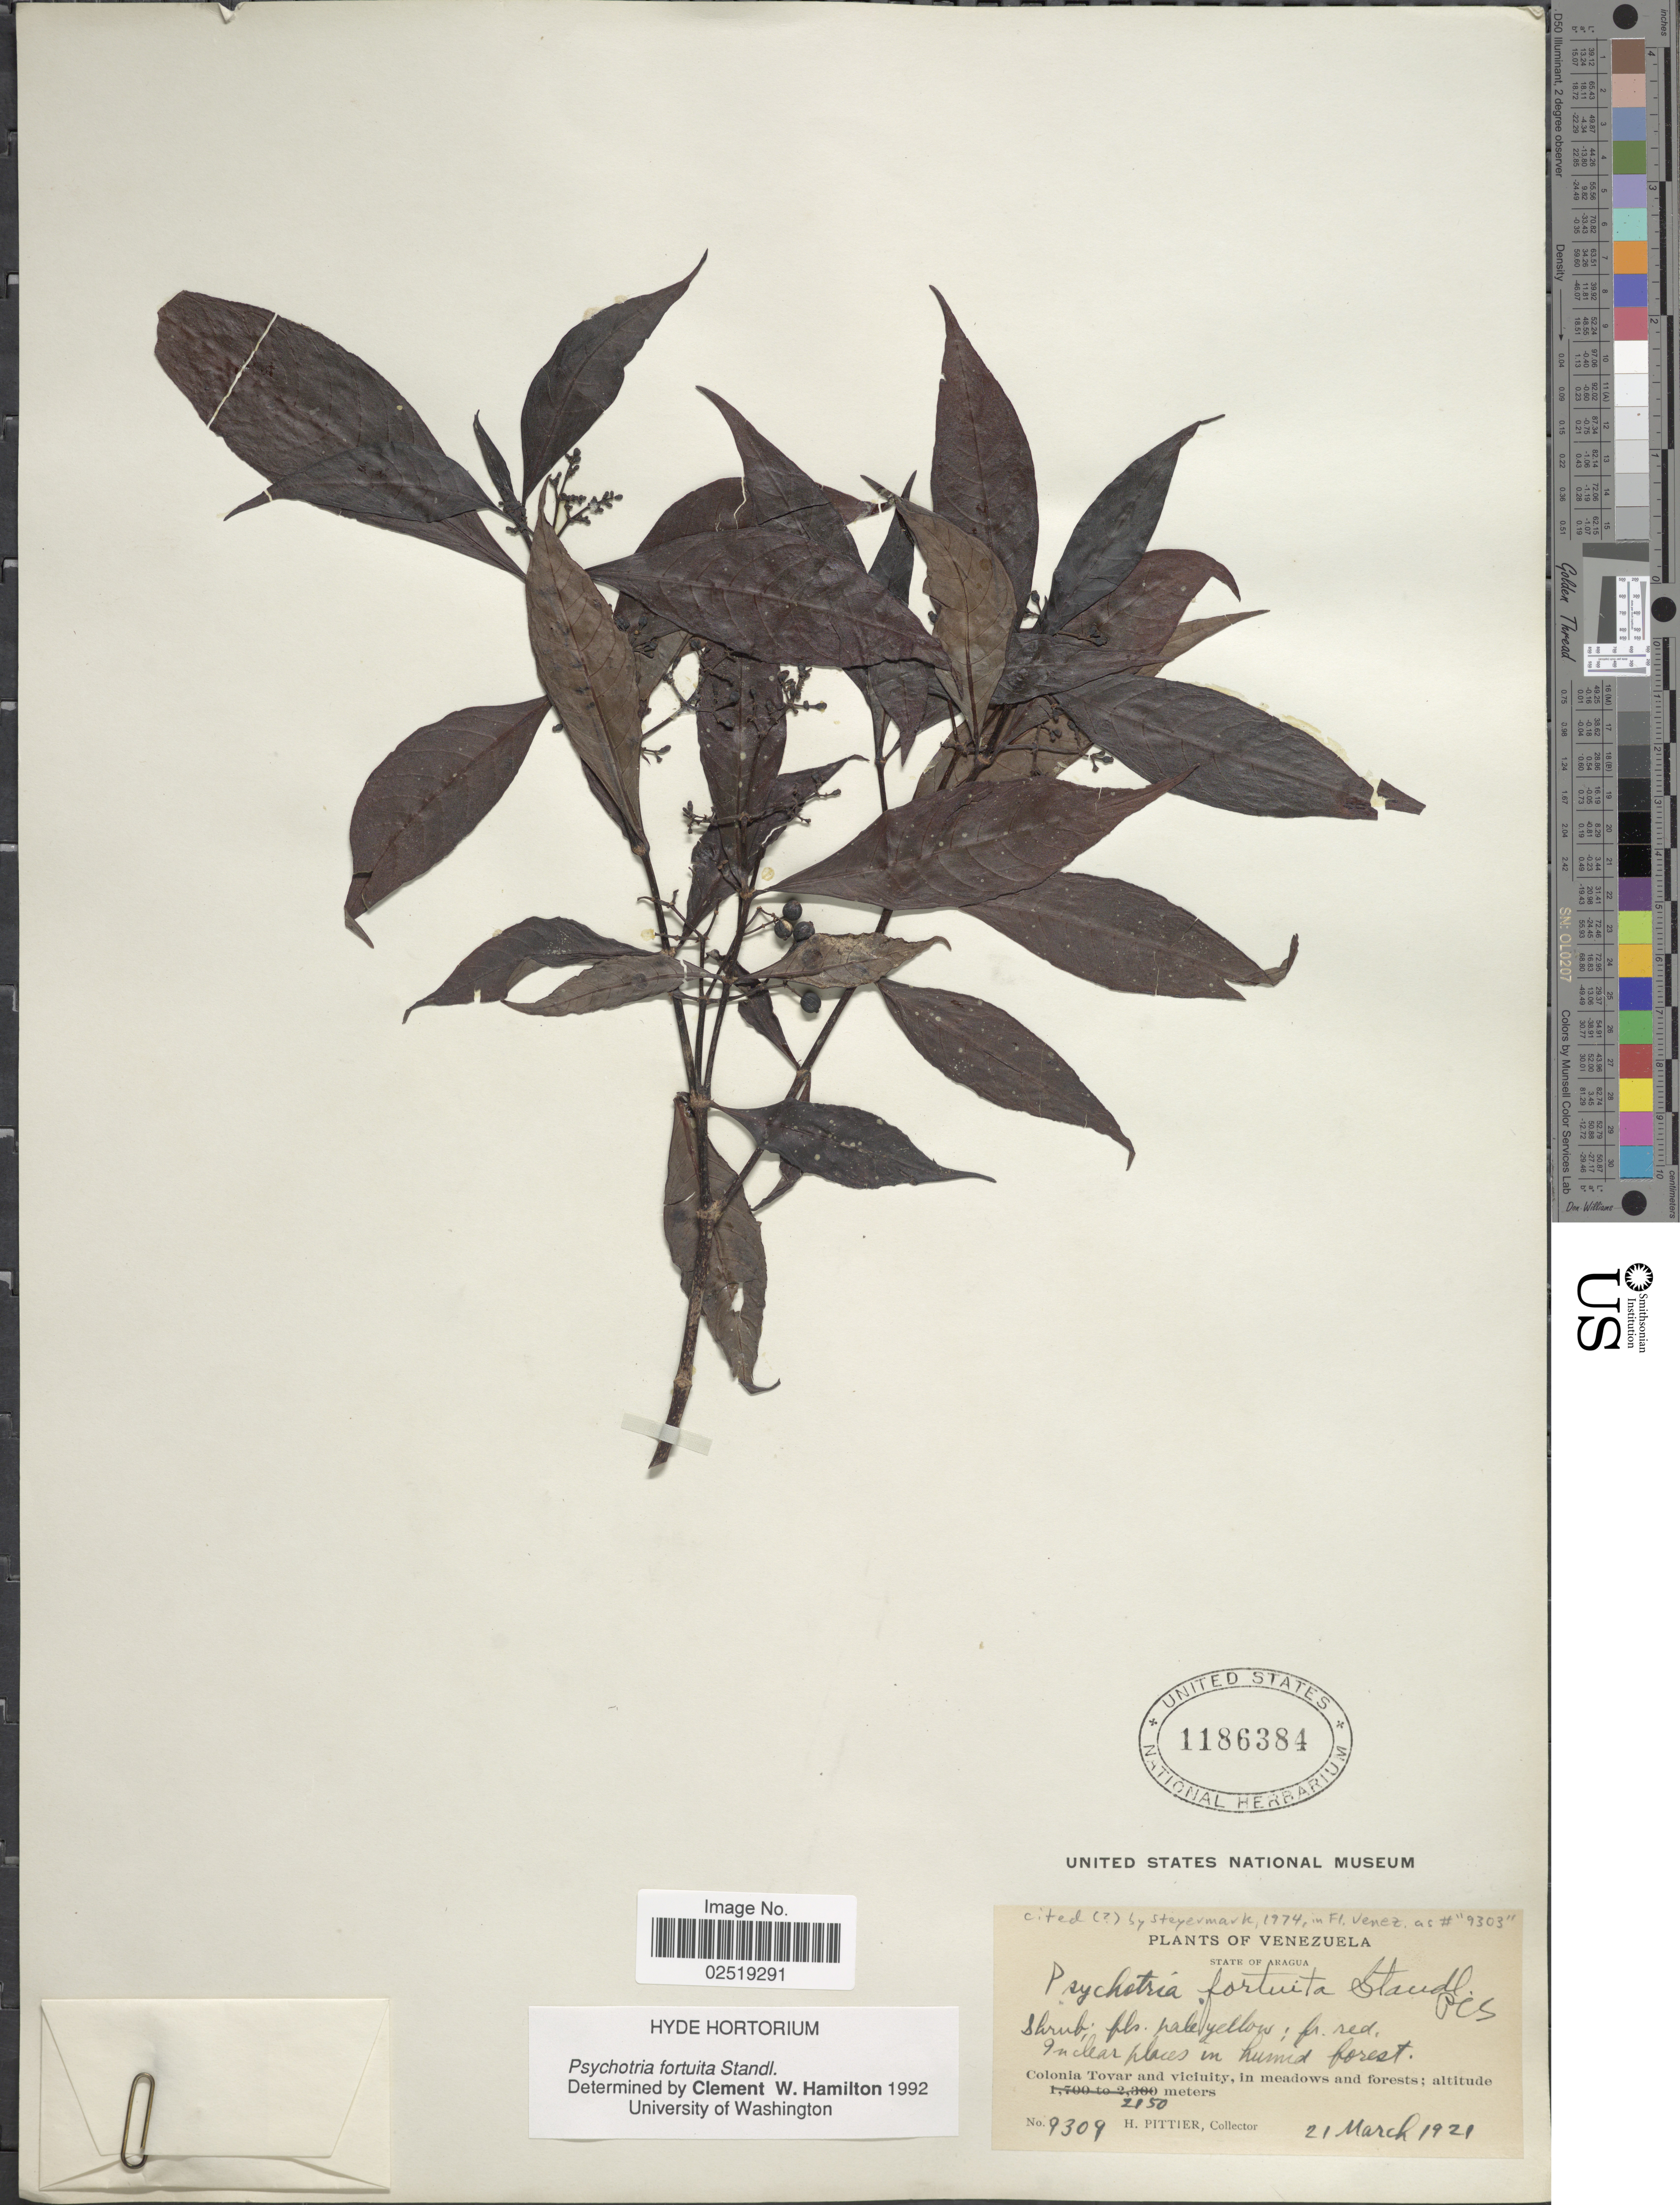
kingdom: Plantae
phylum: Tracheophyta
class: Magnoliopsida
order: Gentianales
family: Rubiaceae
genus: Psychotria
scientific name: Psychotria fortuita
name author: Standl.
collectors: H. F. Pittier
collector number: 9309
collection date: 1921-03-21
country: Venezuela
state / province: Aragua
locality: State of Aragua. Colonia Tovar and vicinity, in meadows and forests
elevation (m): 2150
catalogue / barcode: US 1186384